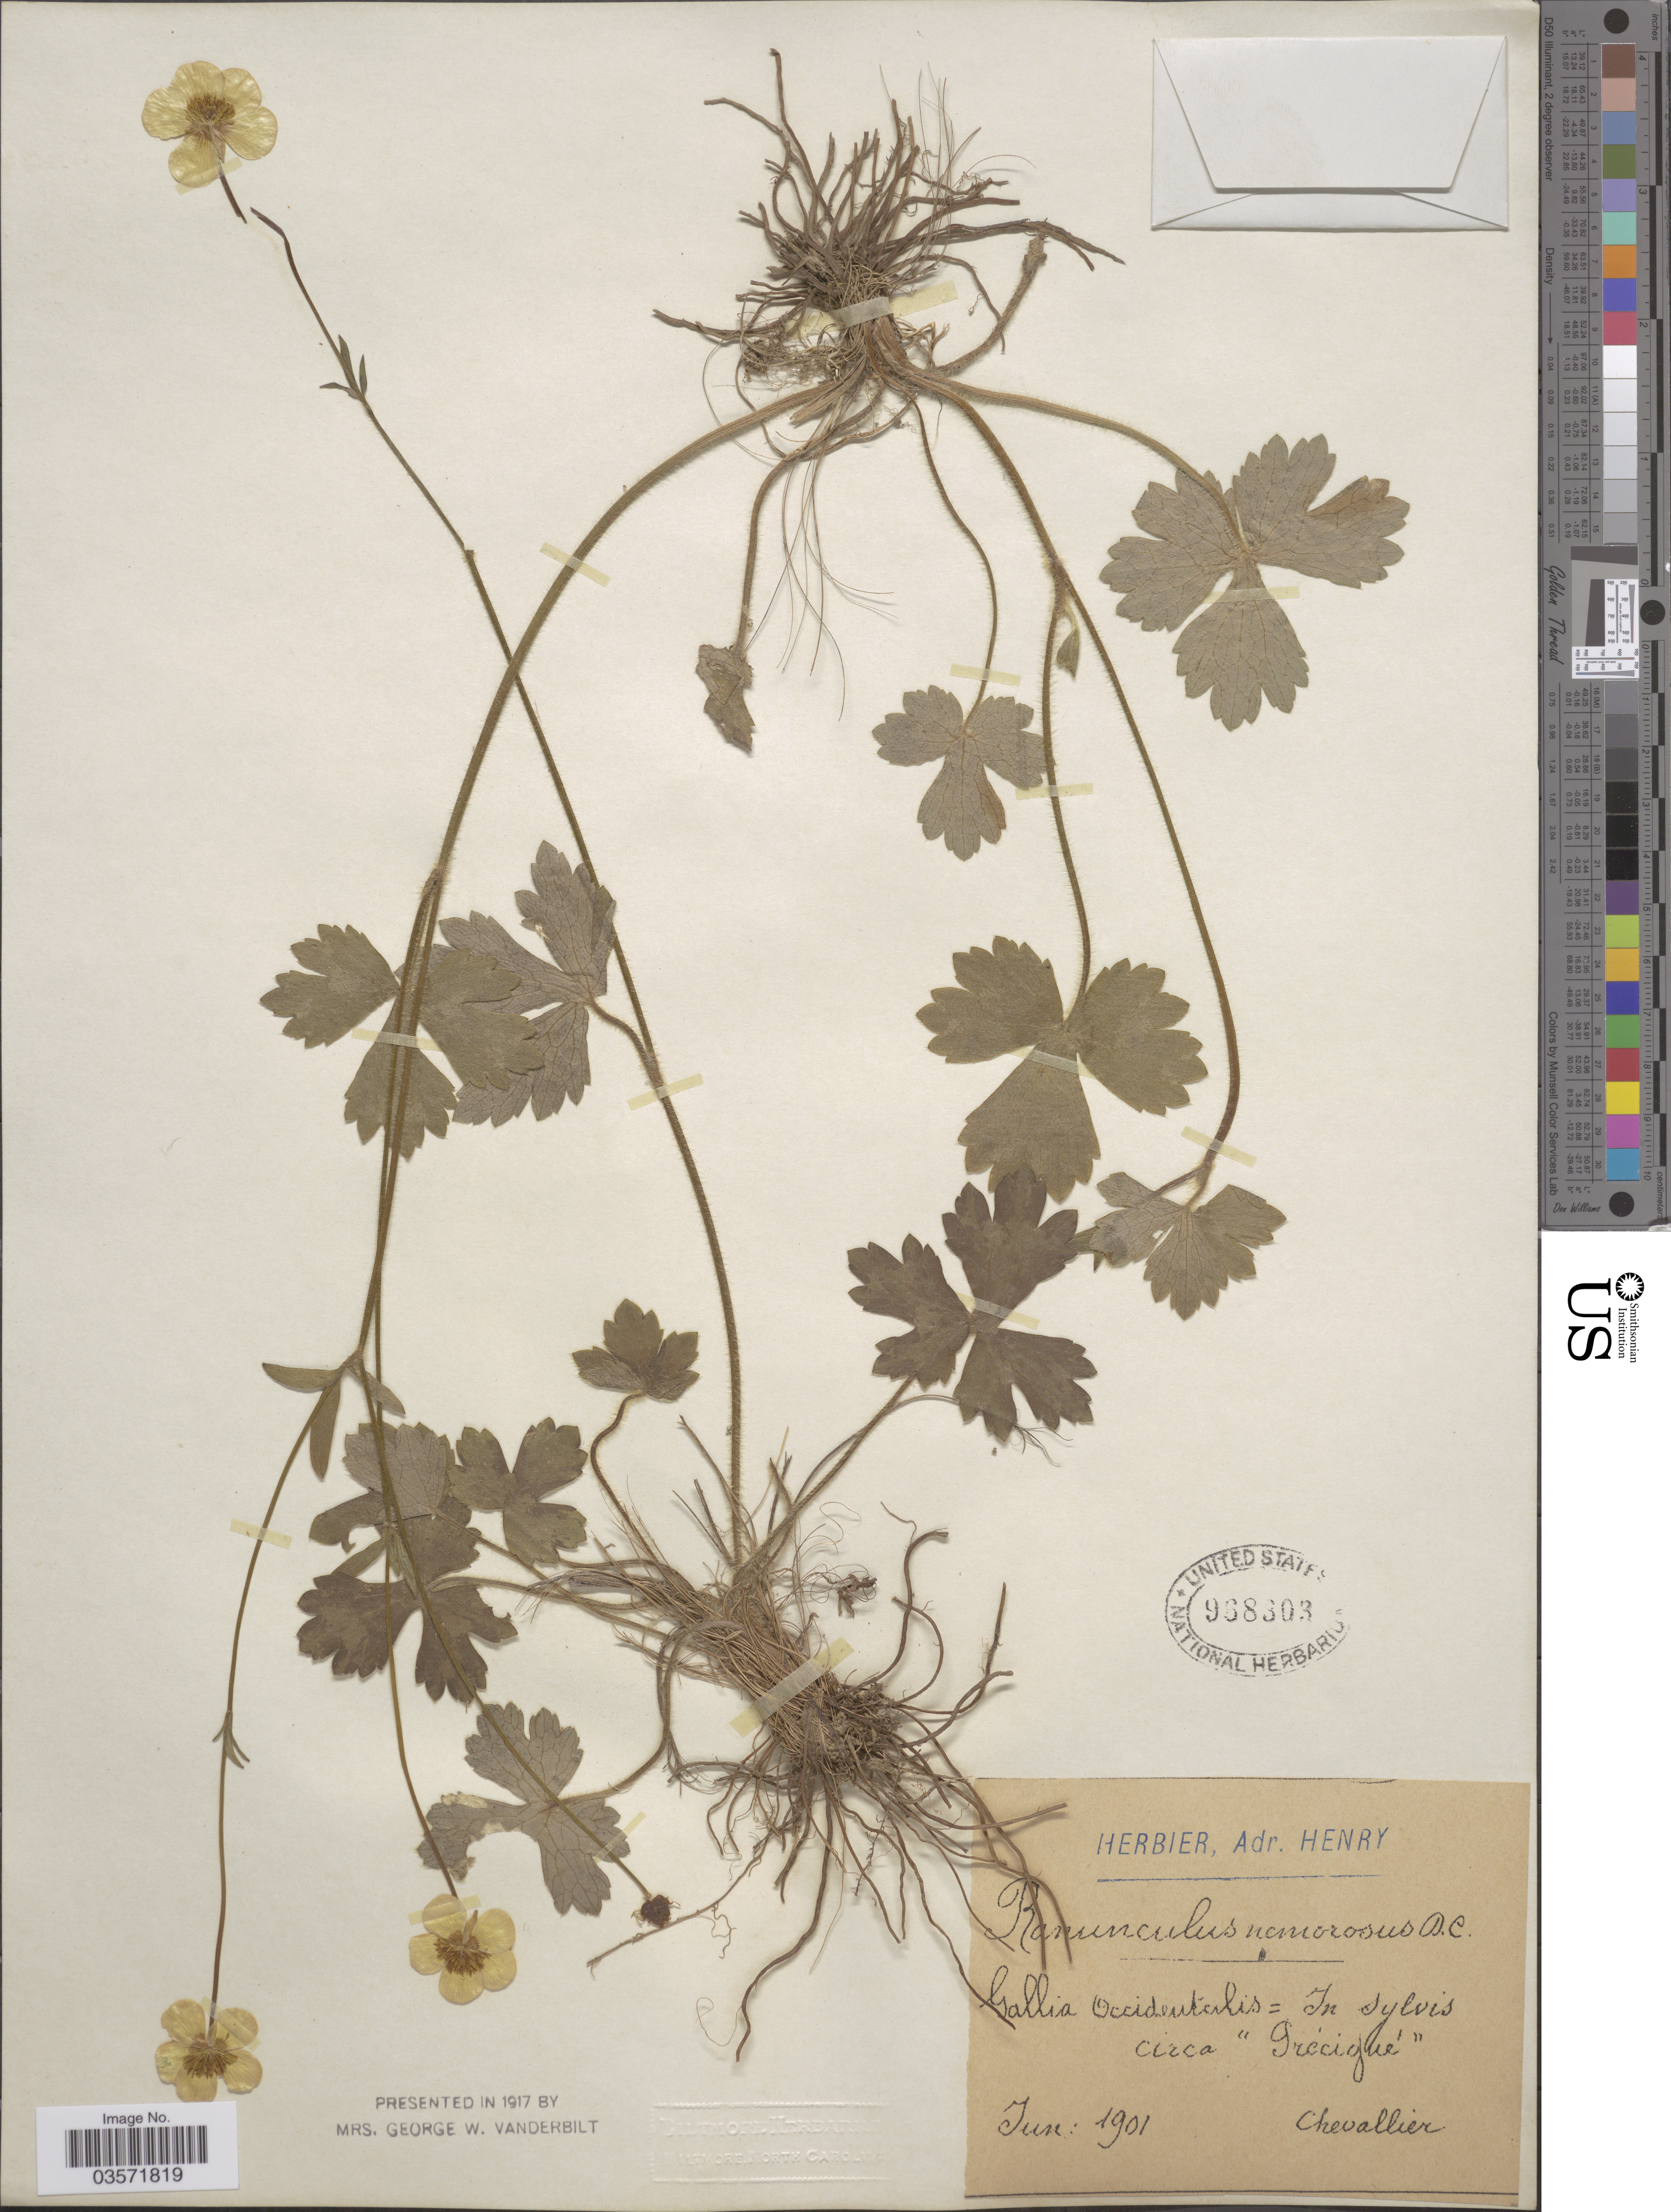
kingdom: Plantae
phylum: Tracheophyta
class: Magnoliopsida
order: Ranunculales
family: Ranunculaceae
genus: Ranunculus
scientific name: Ranunculus nemorosus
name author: DC.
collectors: Chevallier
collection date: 1901-06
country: France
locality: Gallia Occidentalis=In sylvis circa "Grécigué [interpreted]".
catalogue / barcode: US 968303